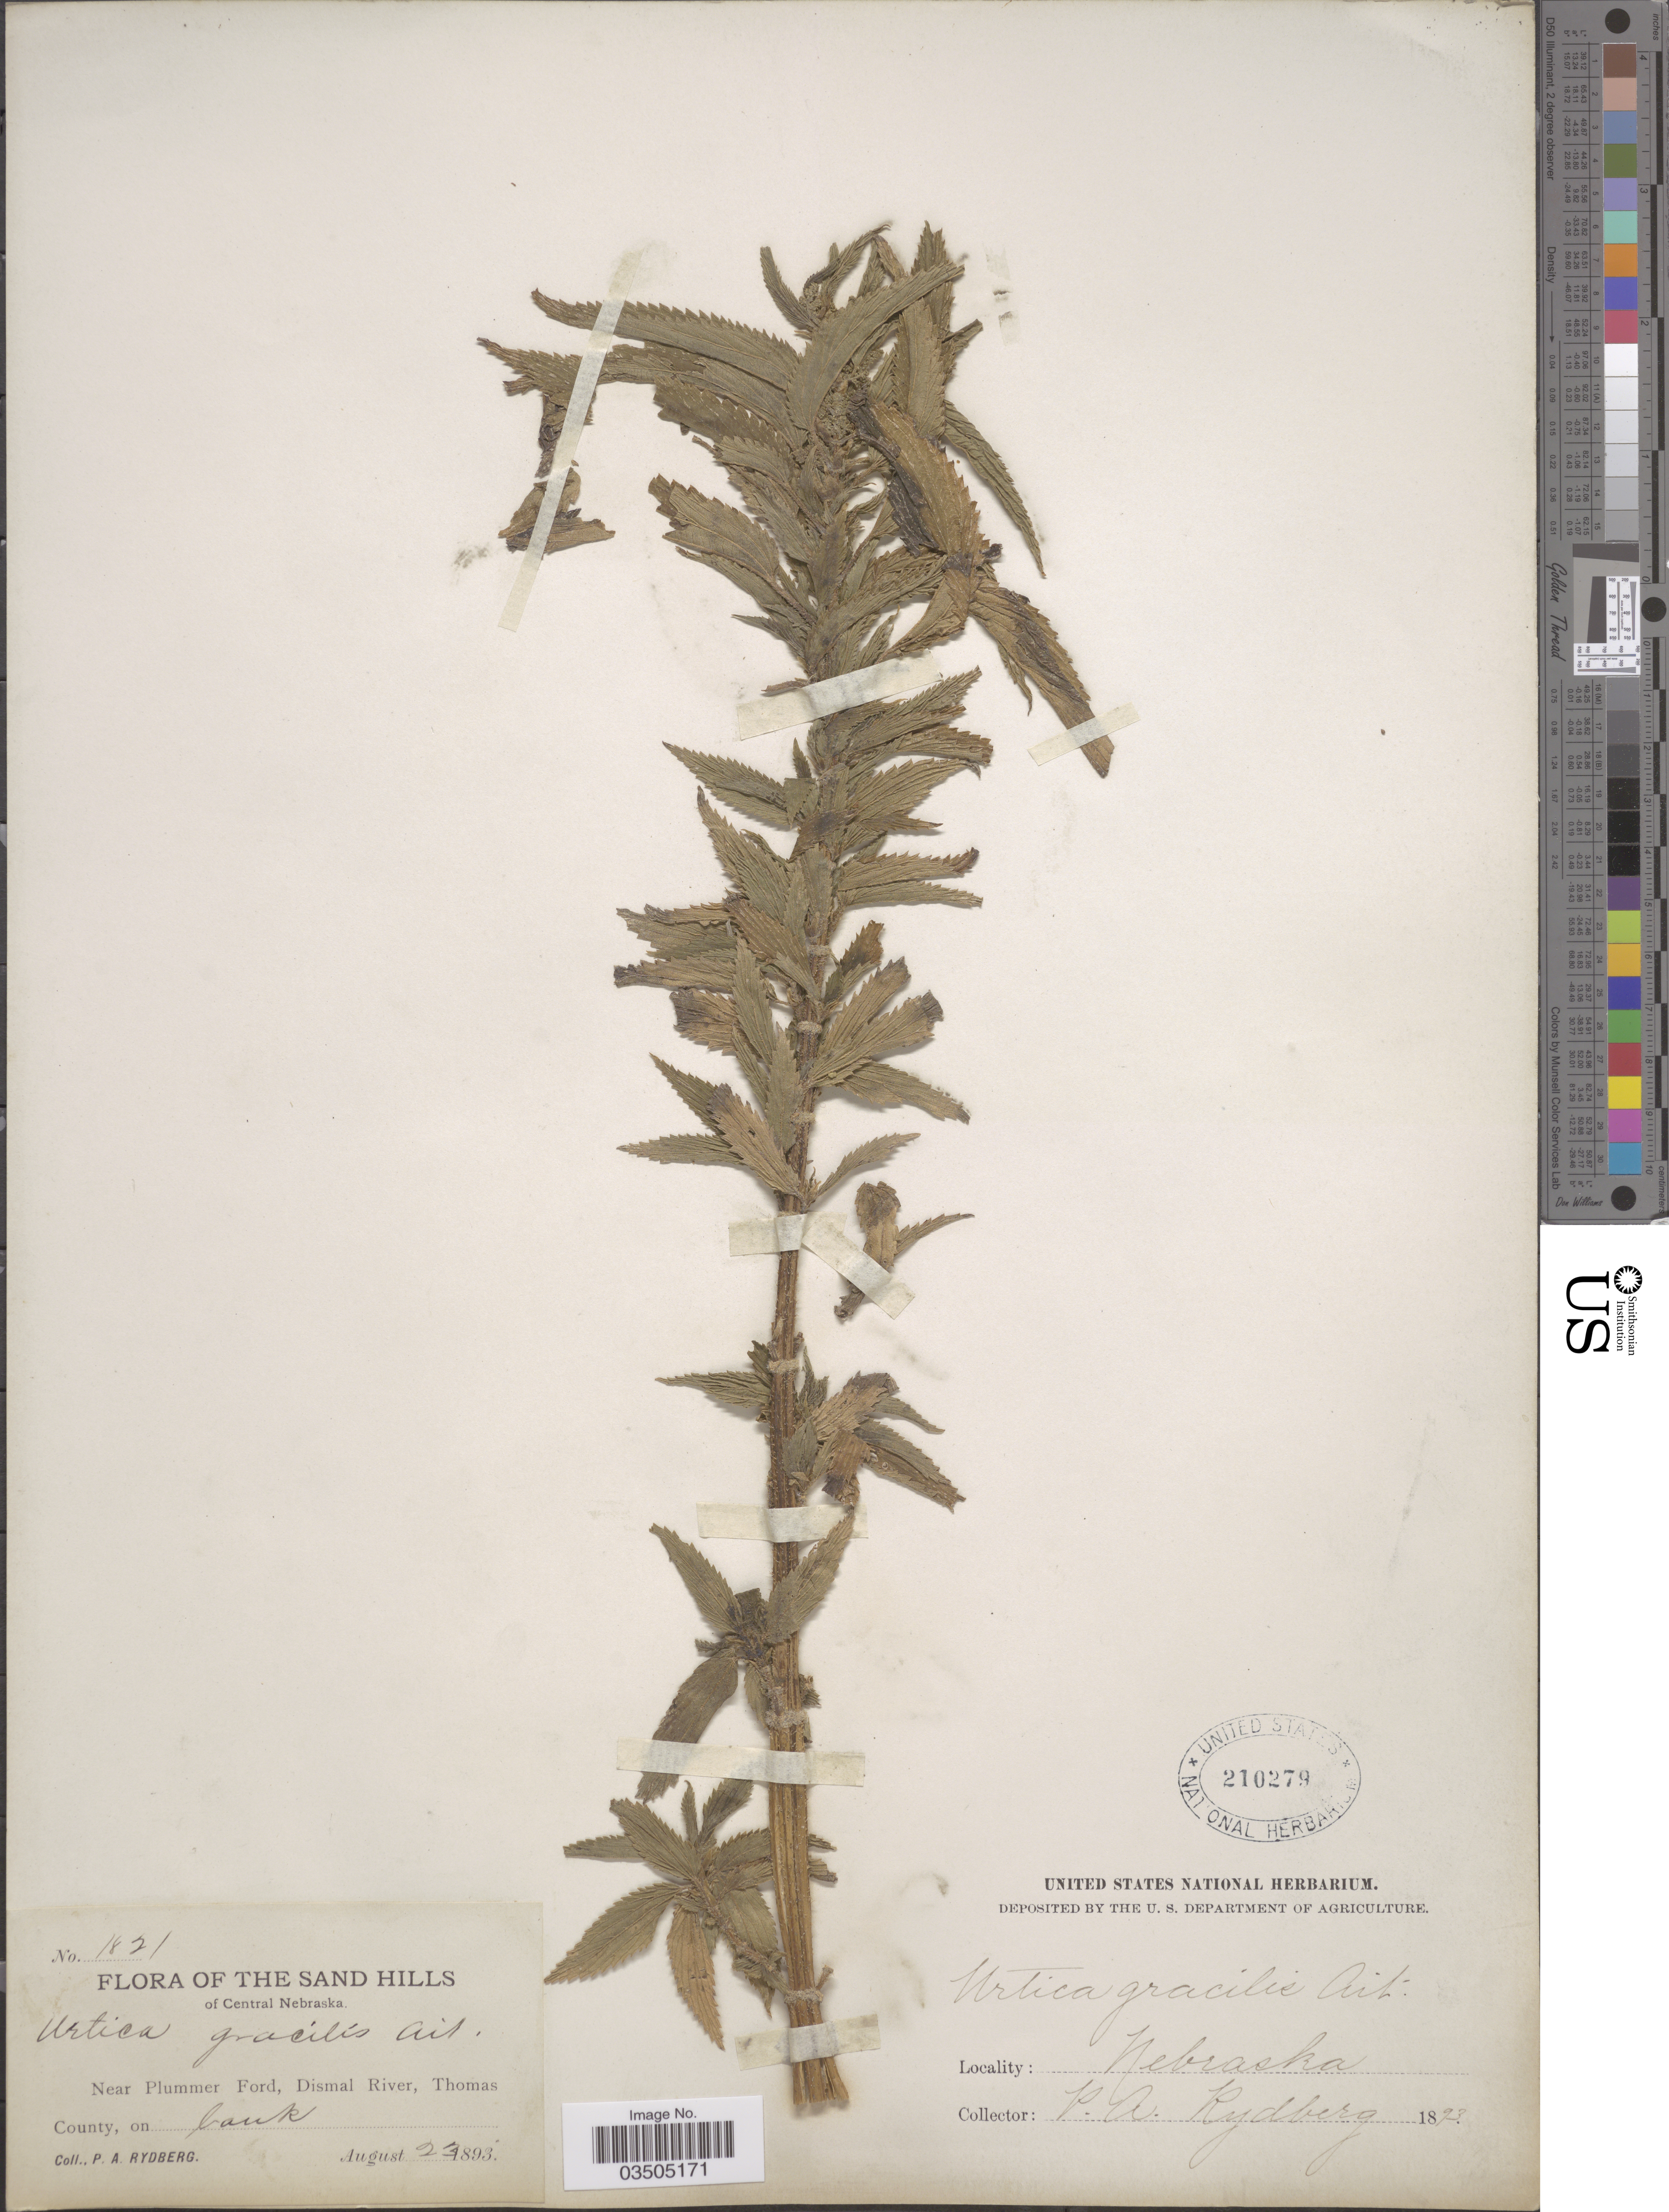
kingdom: Plantae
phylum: Tracheophyta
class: Magnoliopsida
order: Rosales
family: Urticaceae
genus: Urtica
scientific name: Urtica dioica subsp. gracilis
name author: L.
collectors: P. A. Rydberg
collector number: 1821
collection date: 1893-08-23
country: United States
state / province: Nebraska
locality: The Sand Hills of Central Nebraska. Near Plummer Ford, Dismal River, Thomas County.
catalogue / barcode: US 210279